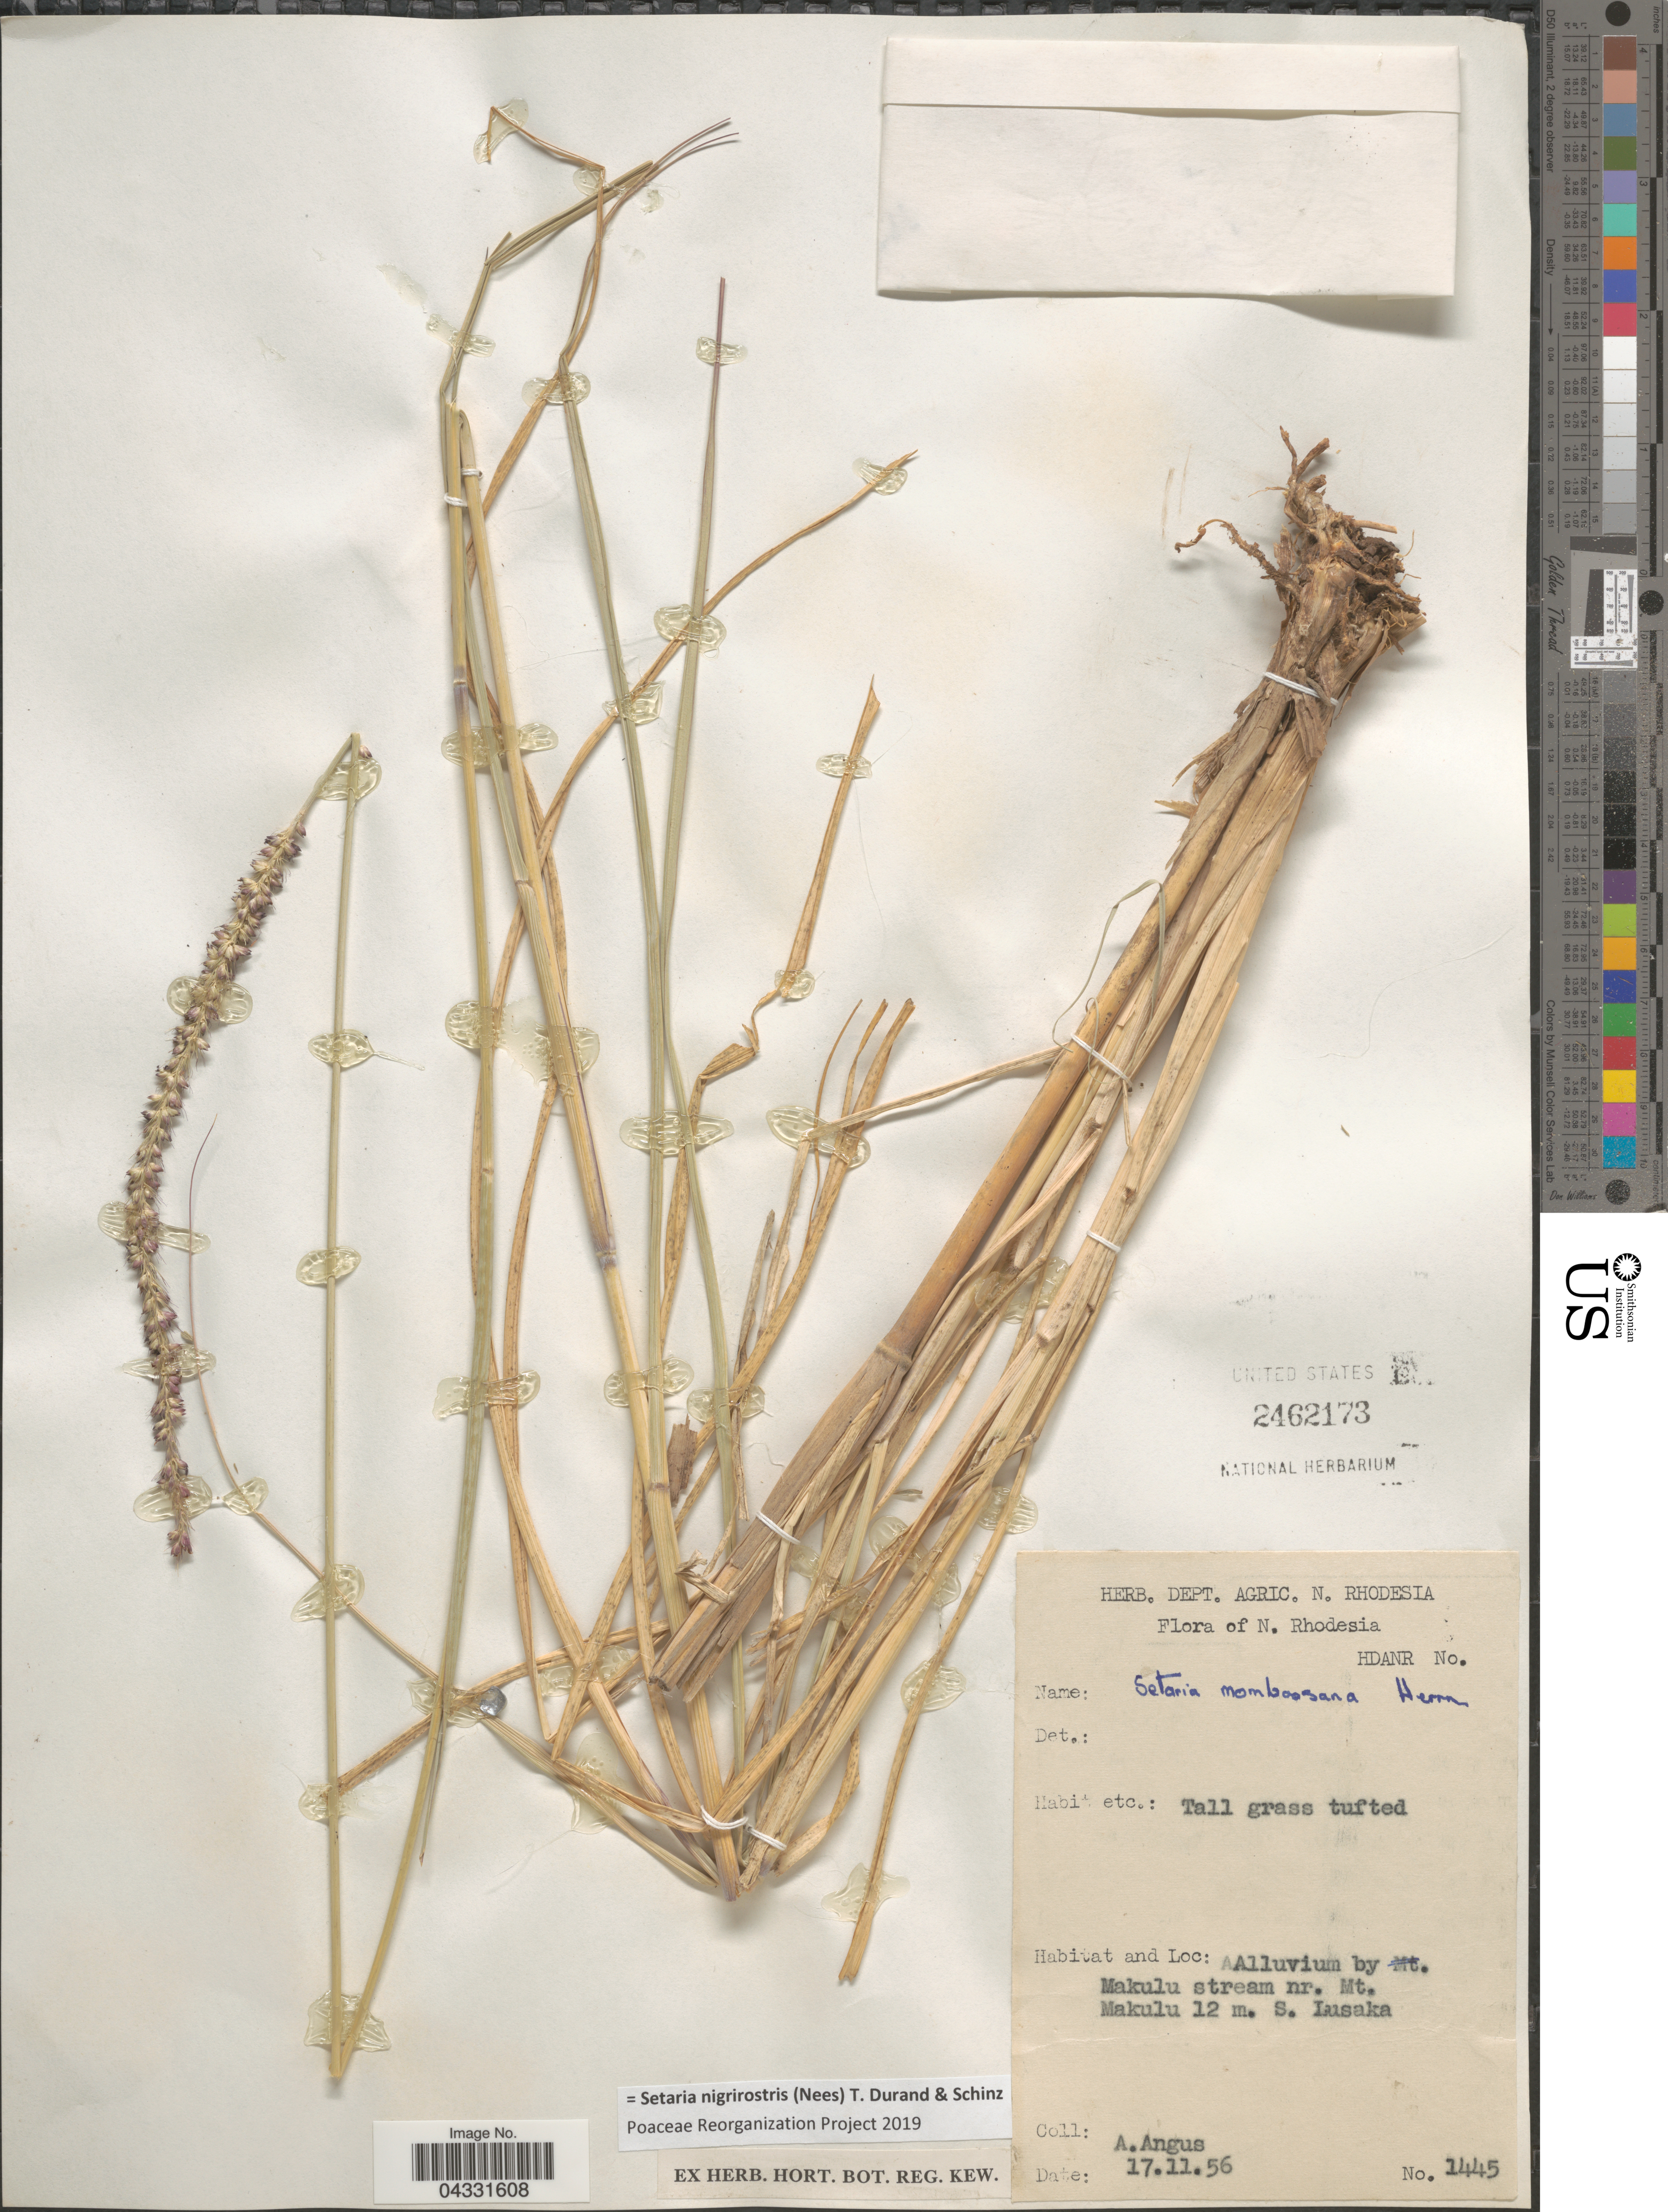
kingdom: Plantae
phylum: Tracheophyta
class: Liliopsida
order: Poales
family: Poaceae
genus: Setaria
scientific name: Setaria nigrirostris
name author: (Nees) Durand & Schinz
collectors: A. Angus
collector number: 1445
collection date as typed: Transcribed d/m/y: 17/11/56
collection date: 1956-11-17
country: Zambia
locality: N. Rhodesia. Makulu stream nr. Mt, Makulu 12 m. S. Lusaka.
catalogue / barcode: US 2462173